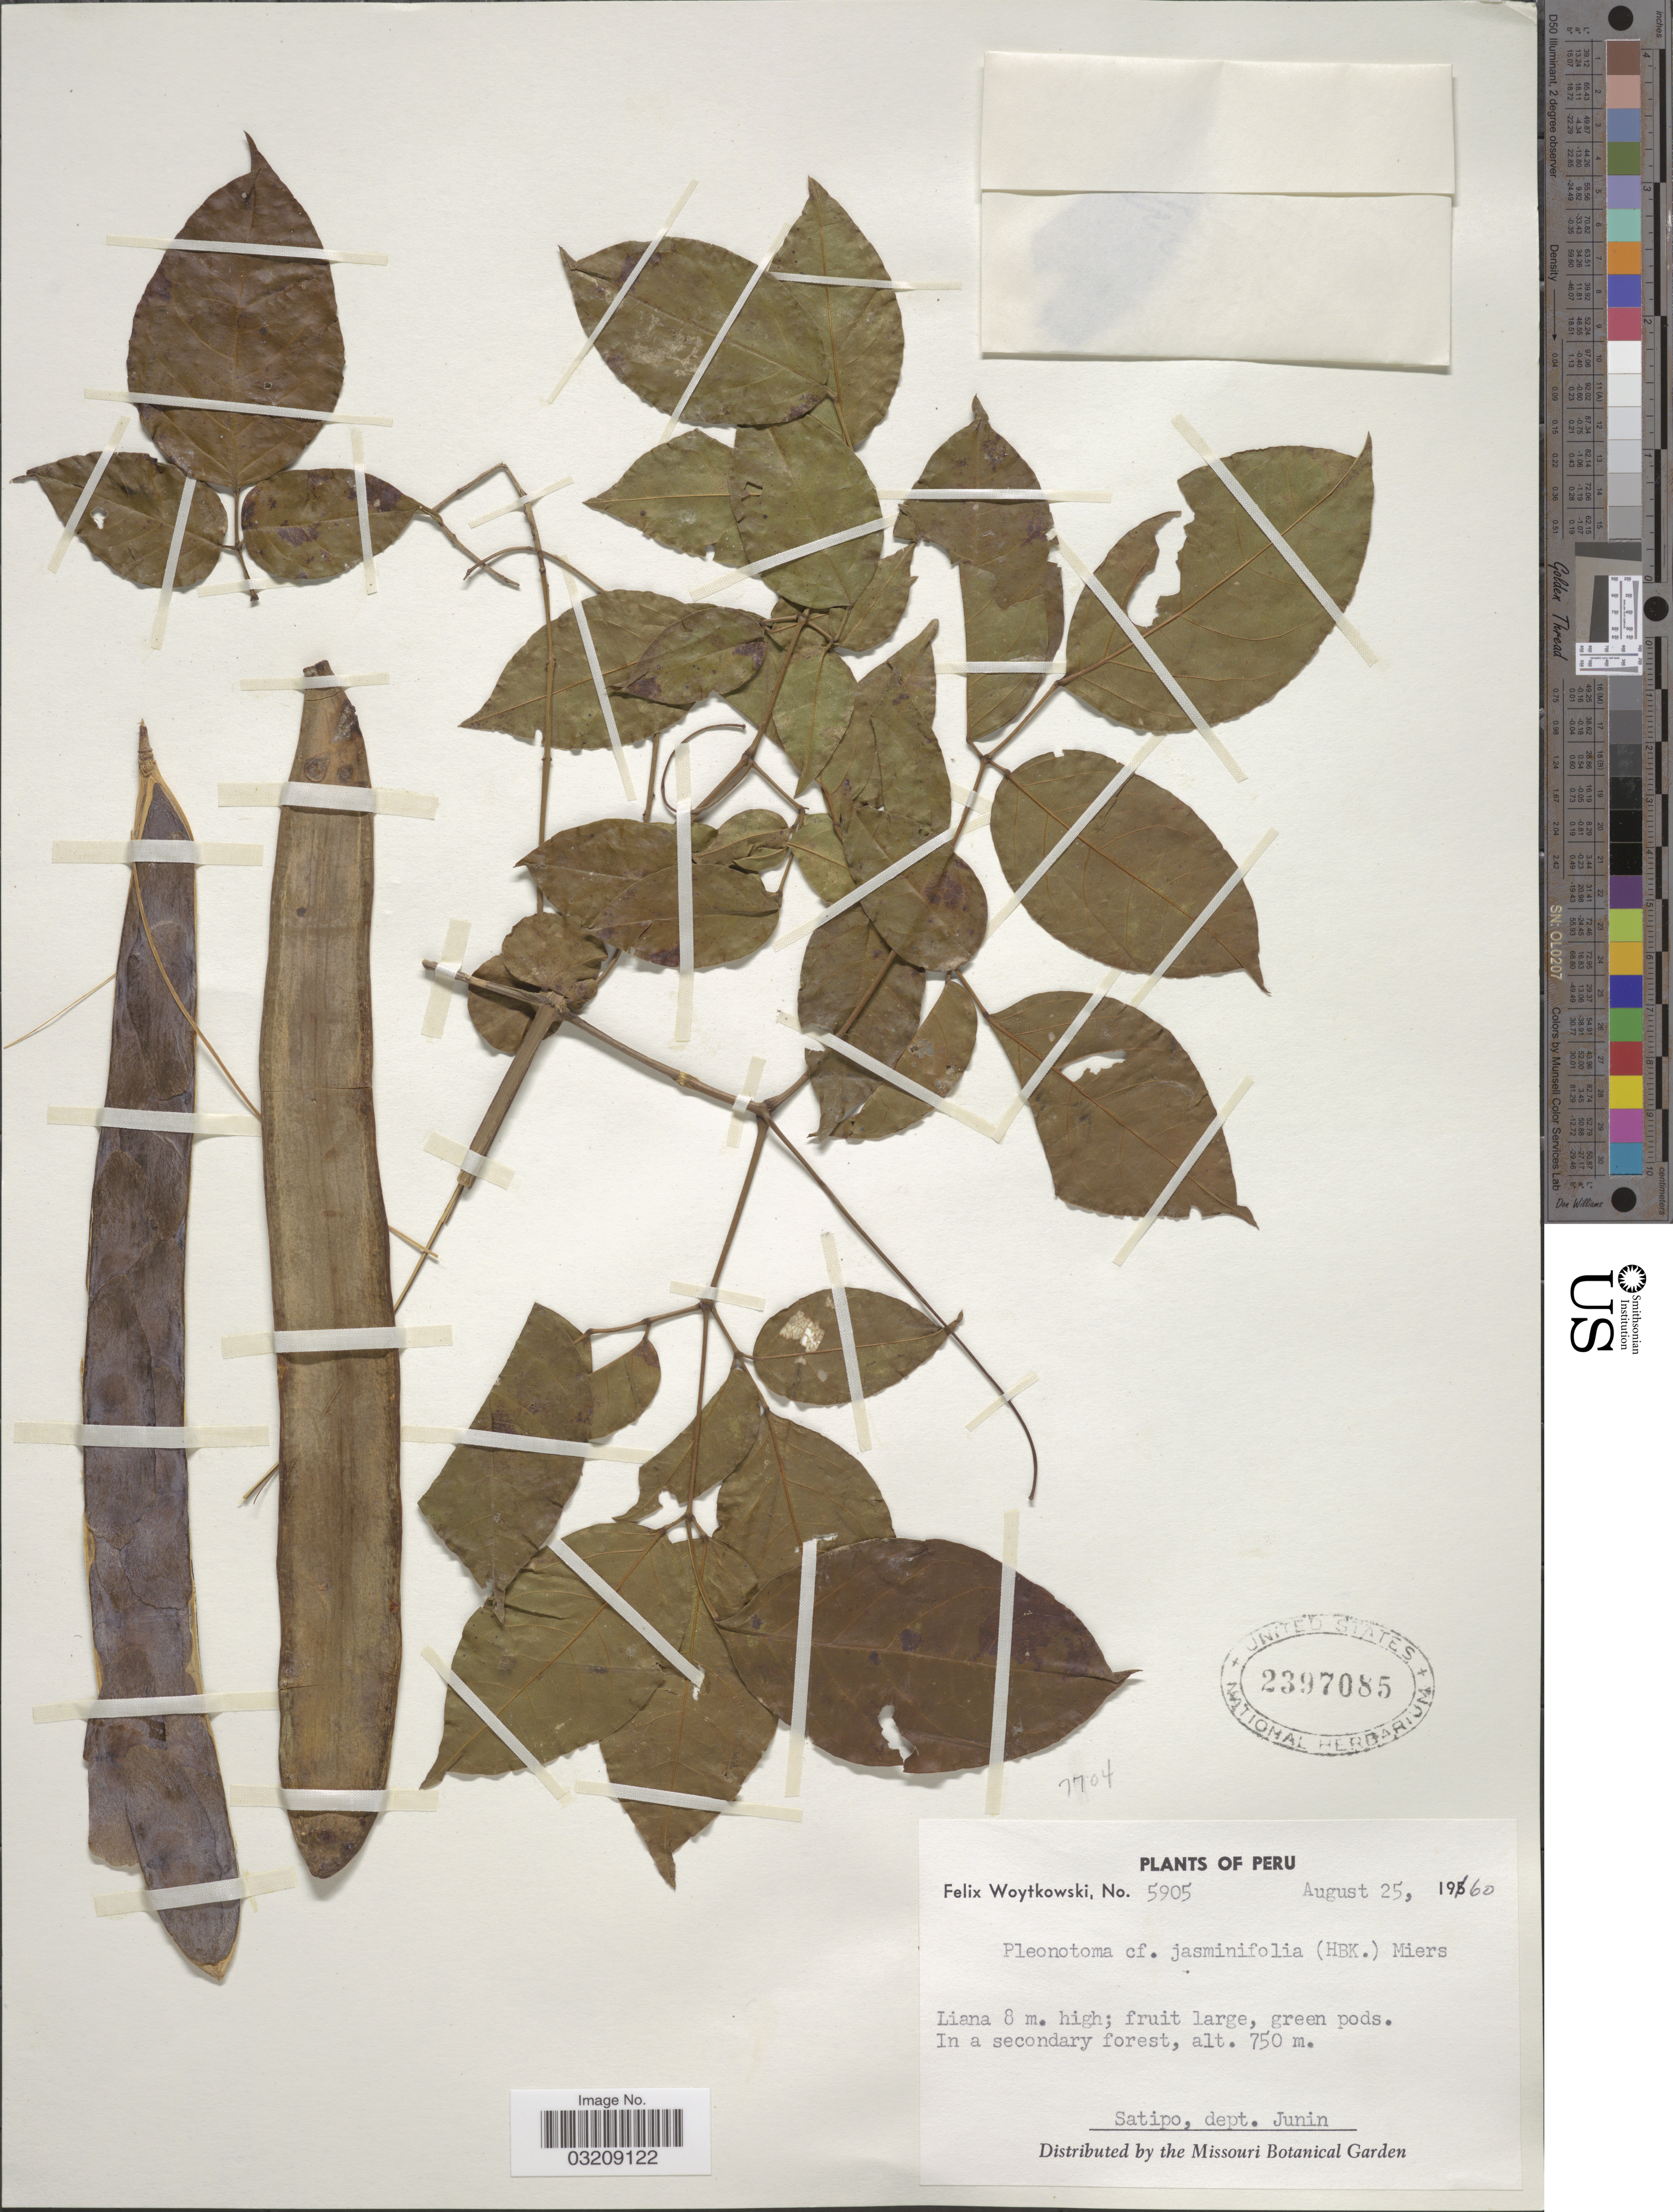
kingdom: Plantae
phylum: Tracheophyta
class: Magnoliopsida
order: Lamiales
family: Bignoniaceae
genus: Pleonotoma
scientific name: Pleonotoma melioides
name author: (S. Moore) A.H. Gentry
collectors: F. Woytkowski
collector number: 5905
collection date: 1960-08-25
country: Peru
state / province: Junín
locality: Satipo, dept. Junin.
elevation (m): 750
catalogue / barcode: US 2397085